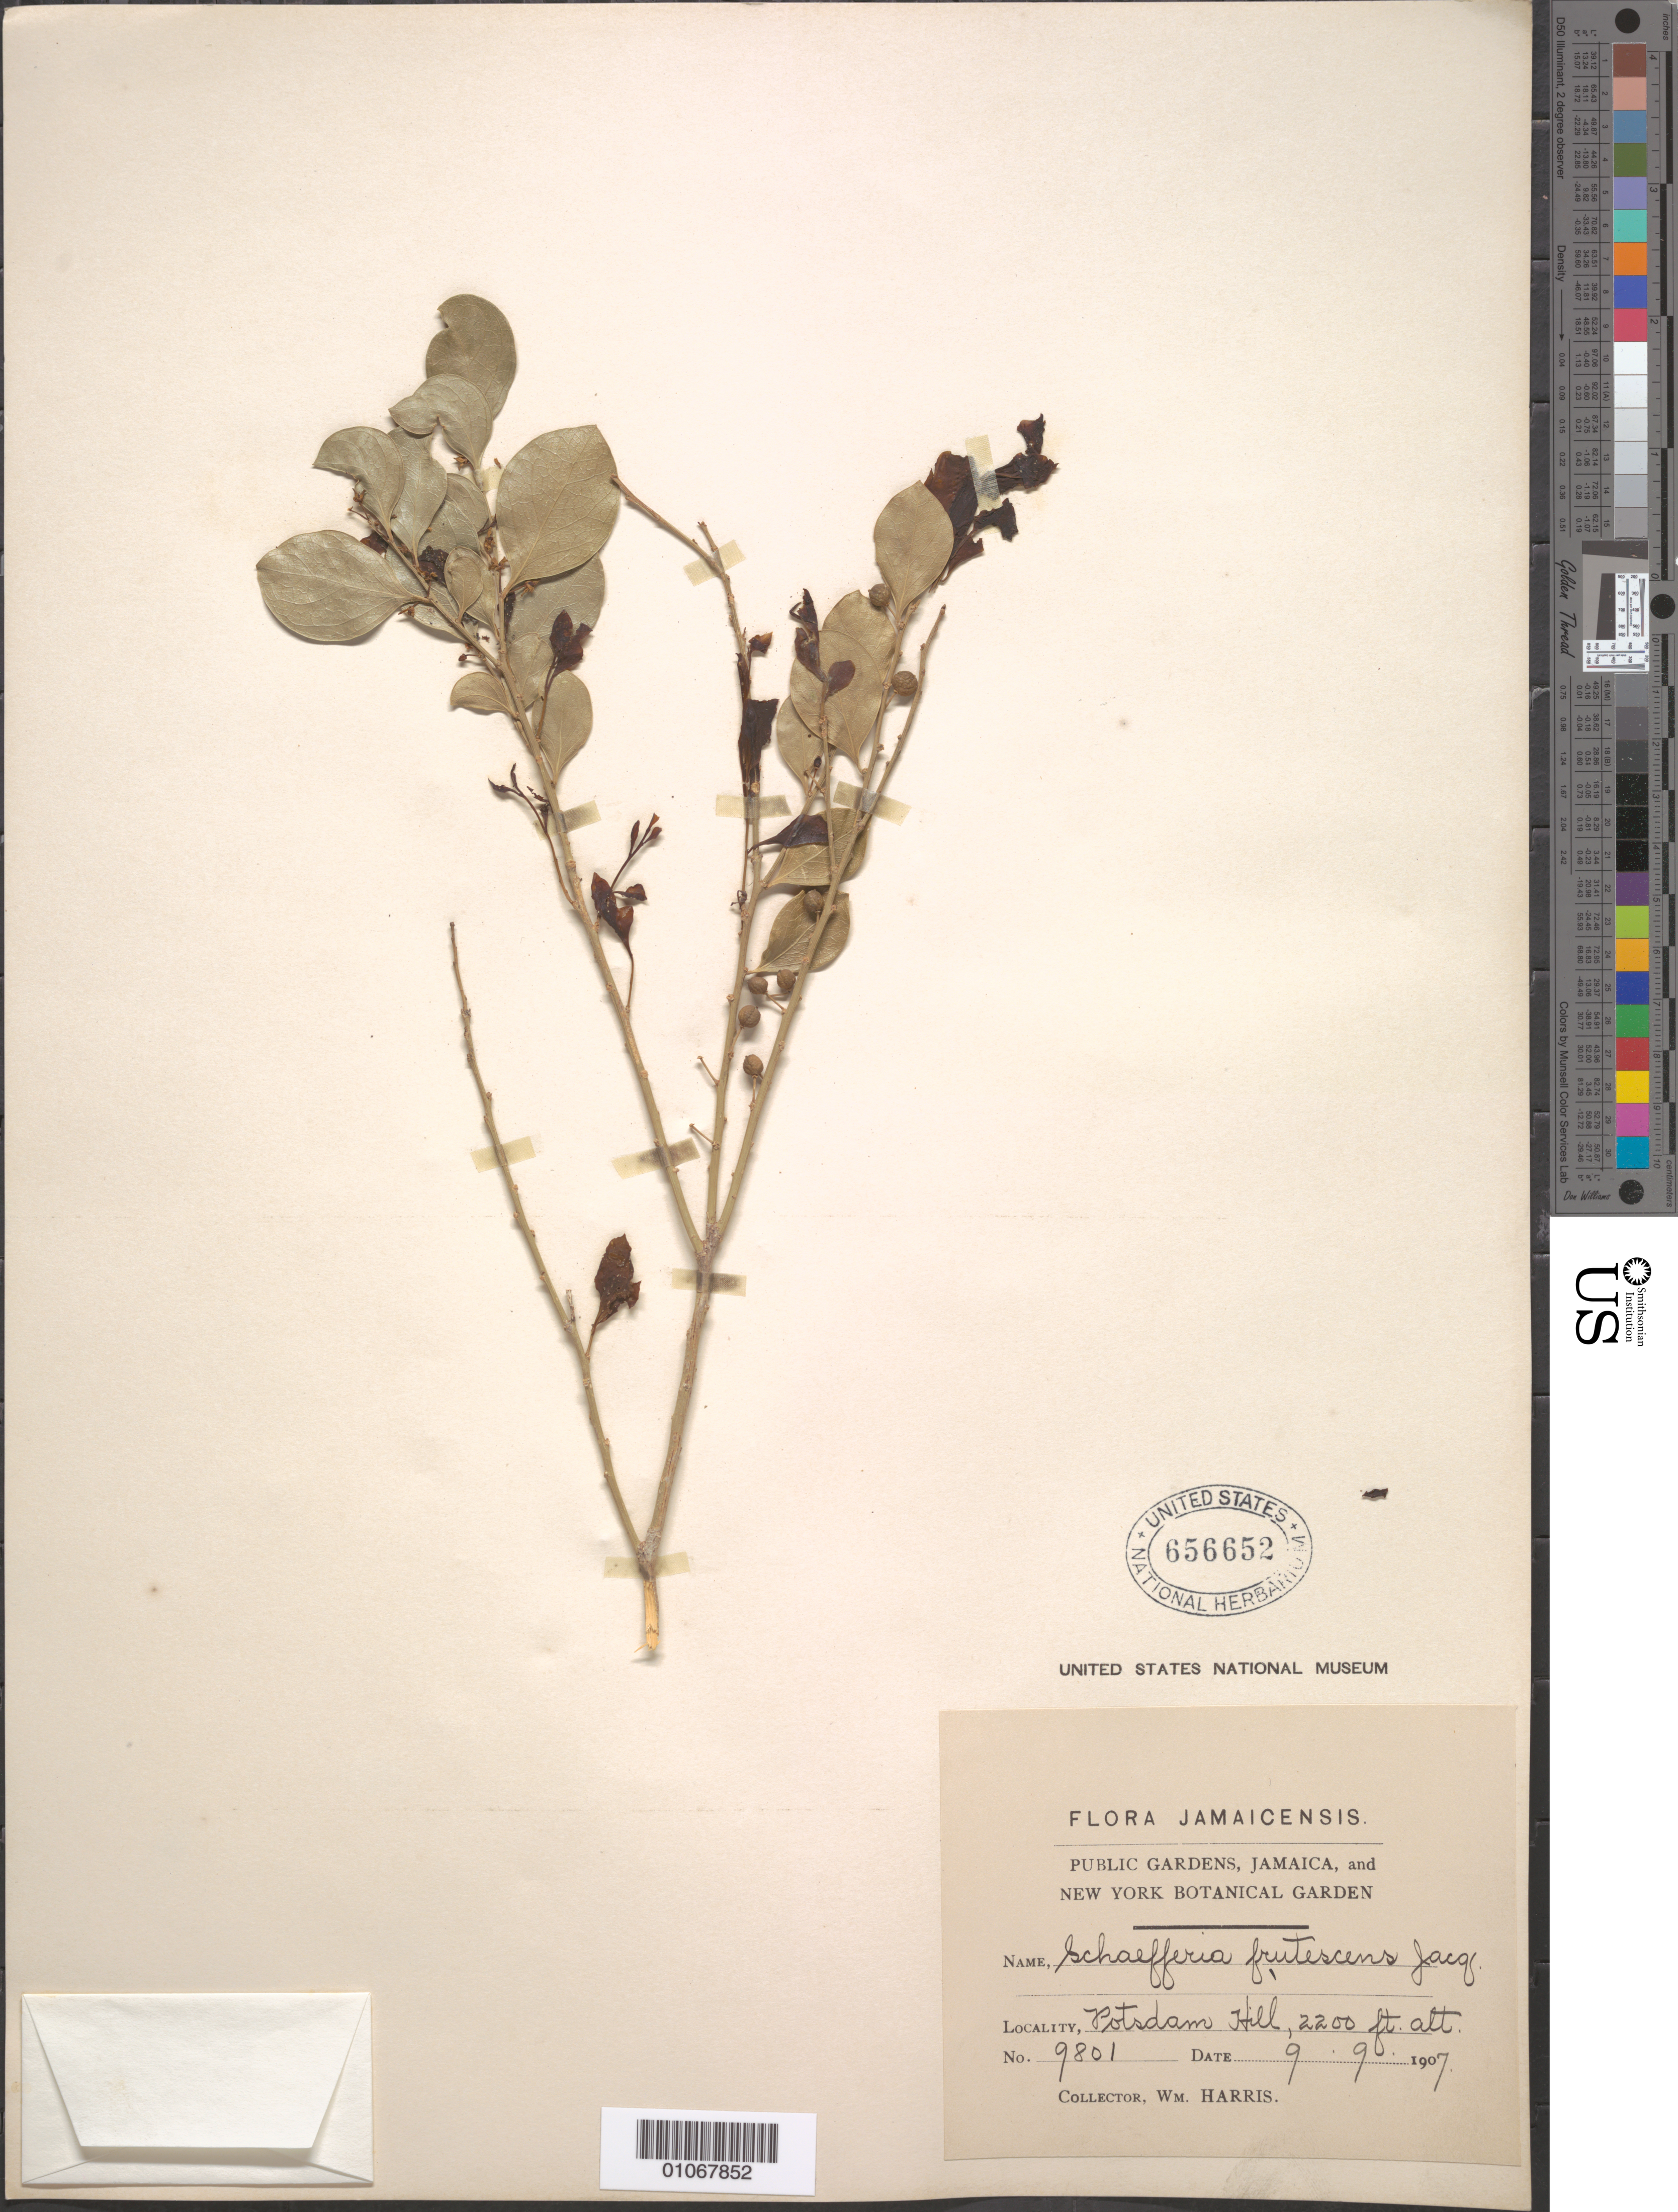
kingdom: Plantae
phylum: Tracheophyta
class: Magnoliopsida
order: Celastrales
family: Celastraceae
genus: Schaefferia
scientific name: Schaefferia frutescens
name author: Jacq.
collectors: W. Harris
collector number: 9801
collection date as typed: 09 Sep 1907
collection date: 1907-09-09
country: Jamaica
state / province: Saint Elizabeth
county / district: Bideford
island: Jamaica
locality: Potsedam hill.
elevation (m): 671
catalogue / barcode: US 656652